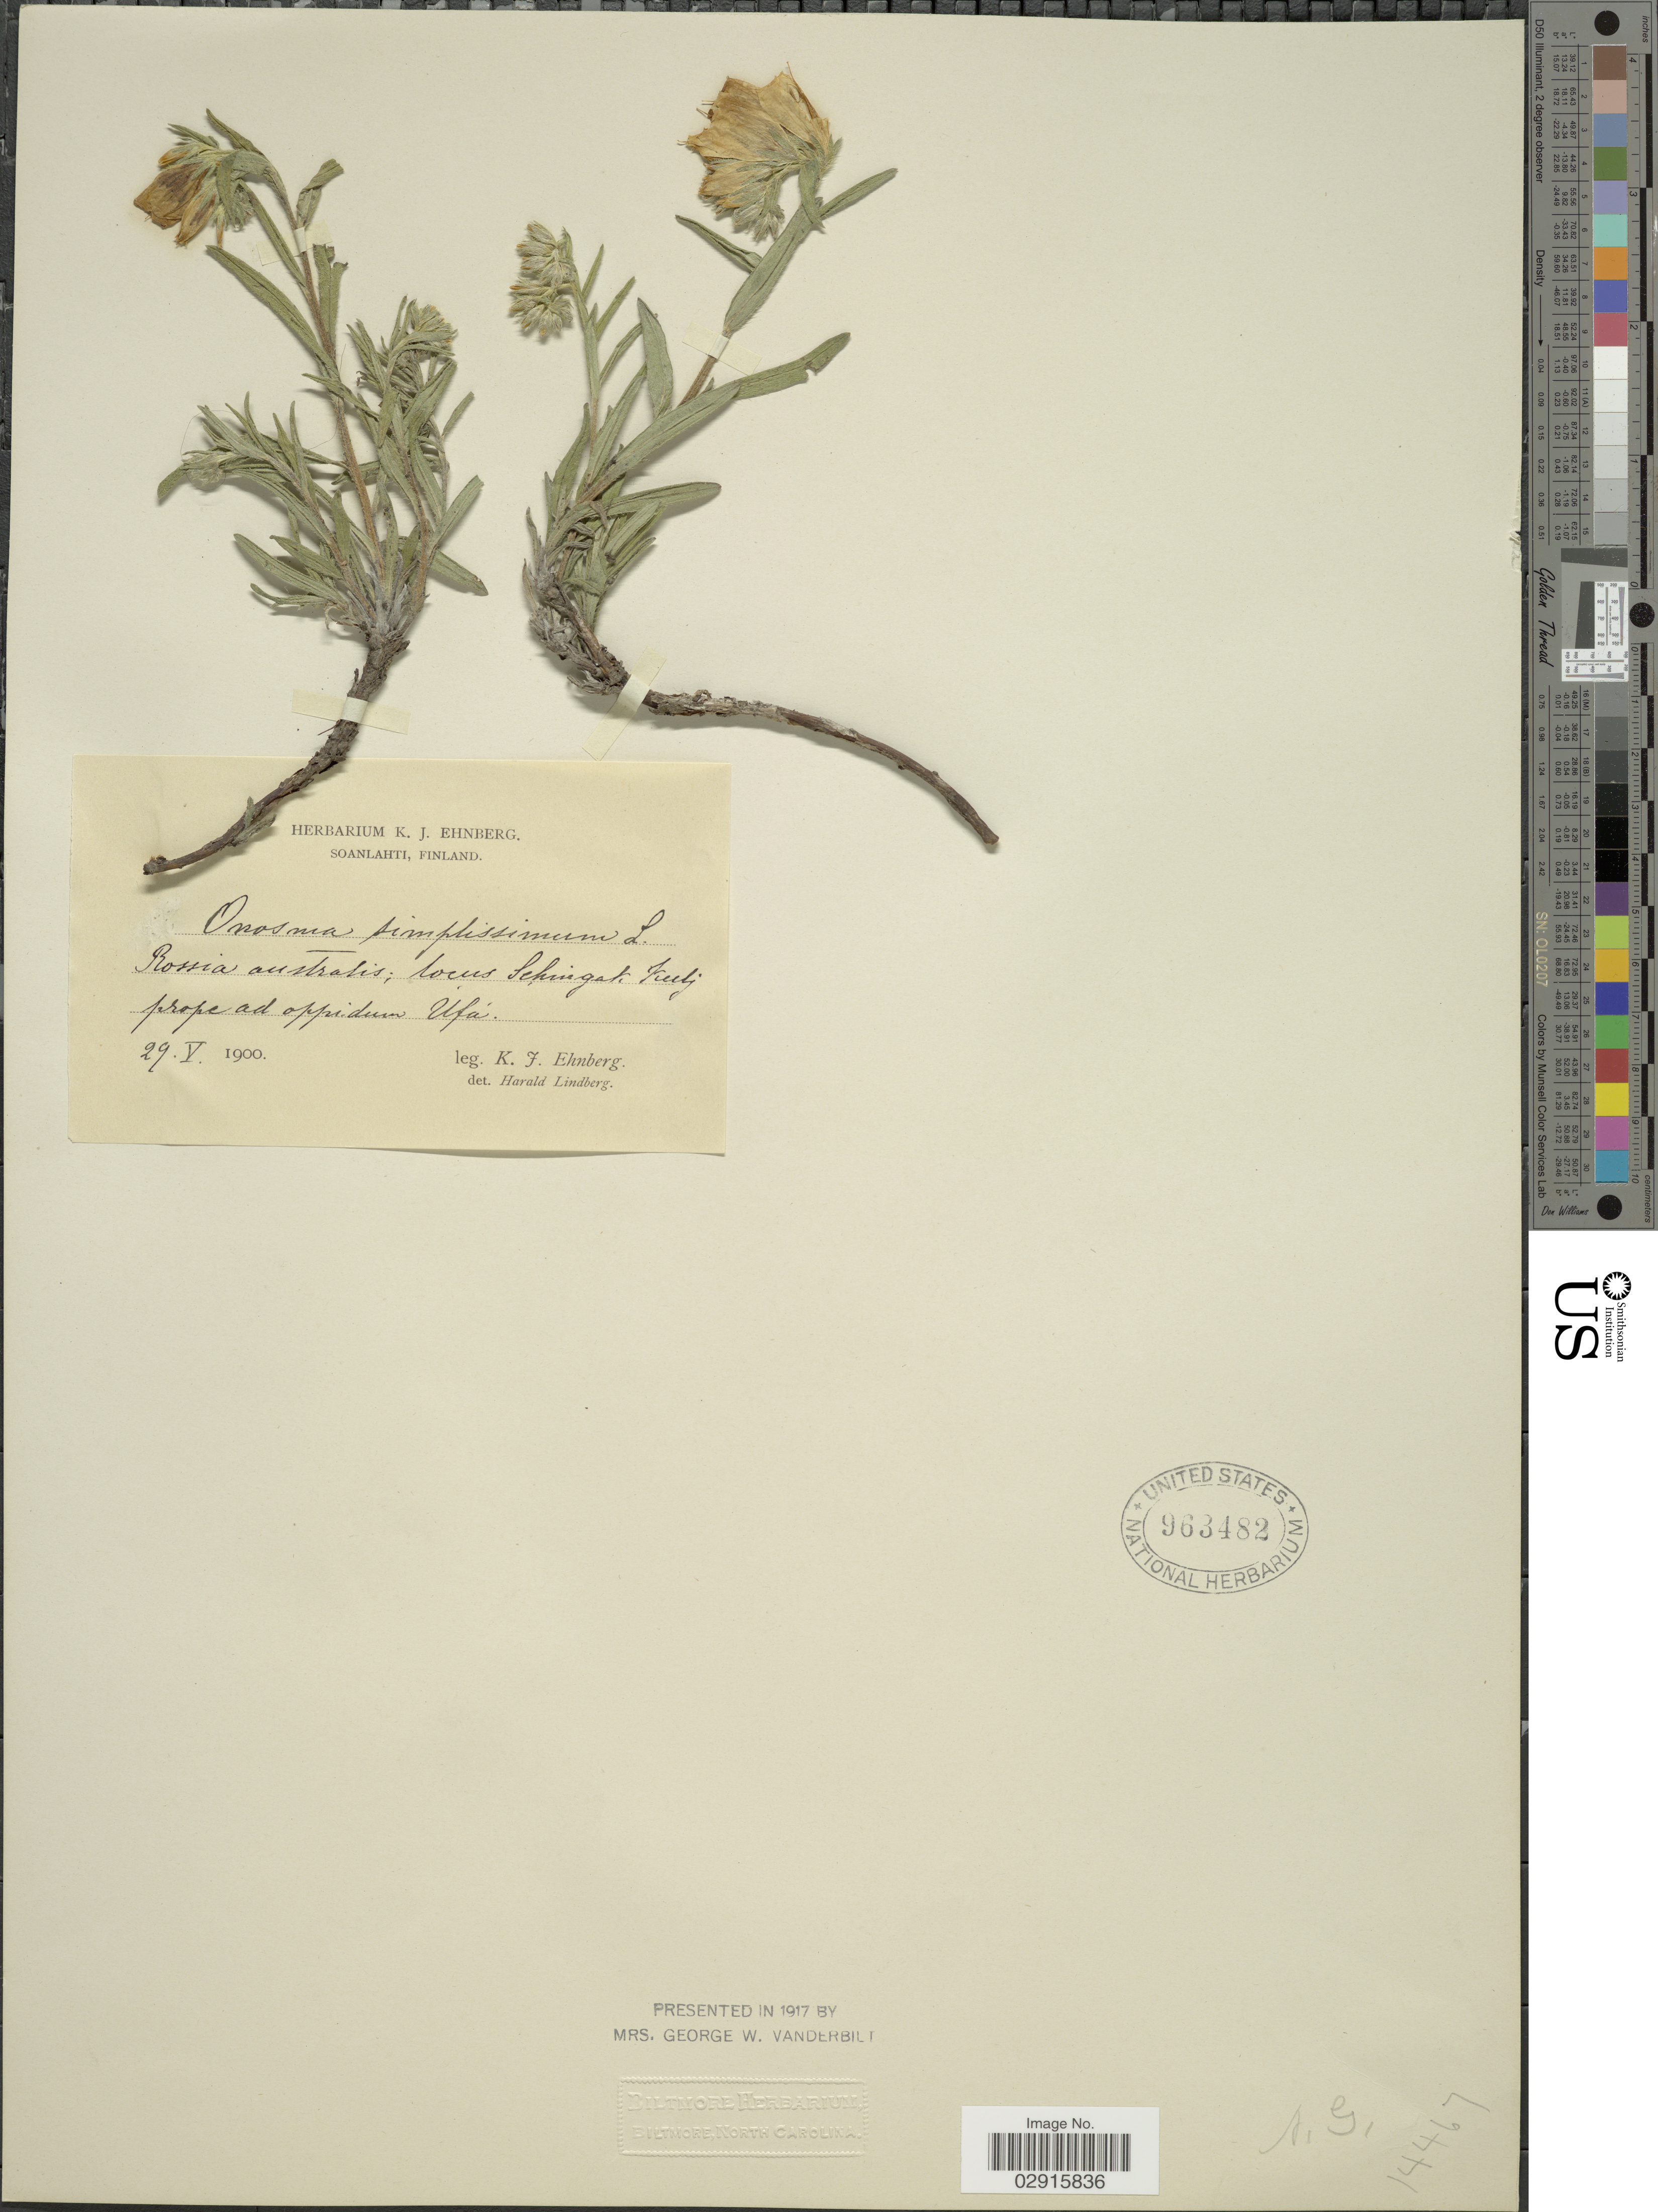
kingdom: Plantae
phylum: Tracheophyta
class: Magnoliopsida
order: Boraginales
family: Boraginaceae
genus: Onosma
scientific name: Onosma simplicissima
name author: L.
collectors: K. Ehnberg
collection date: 1900-05-29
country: Russian Federation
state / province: Bashkortostan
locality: Rossia australis; locus Schingakkul prope ad oppidum Ufá.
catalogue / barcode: US 963482